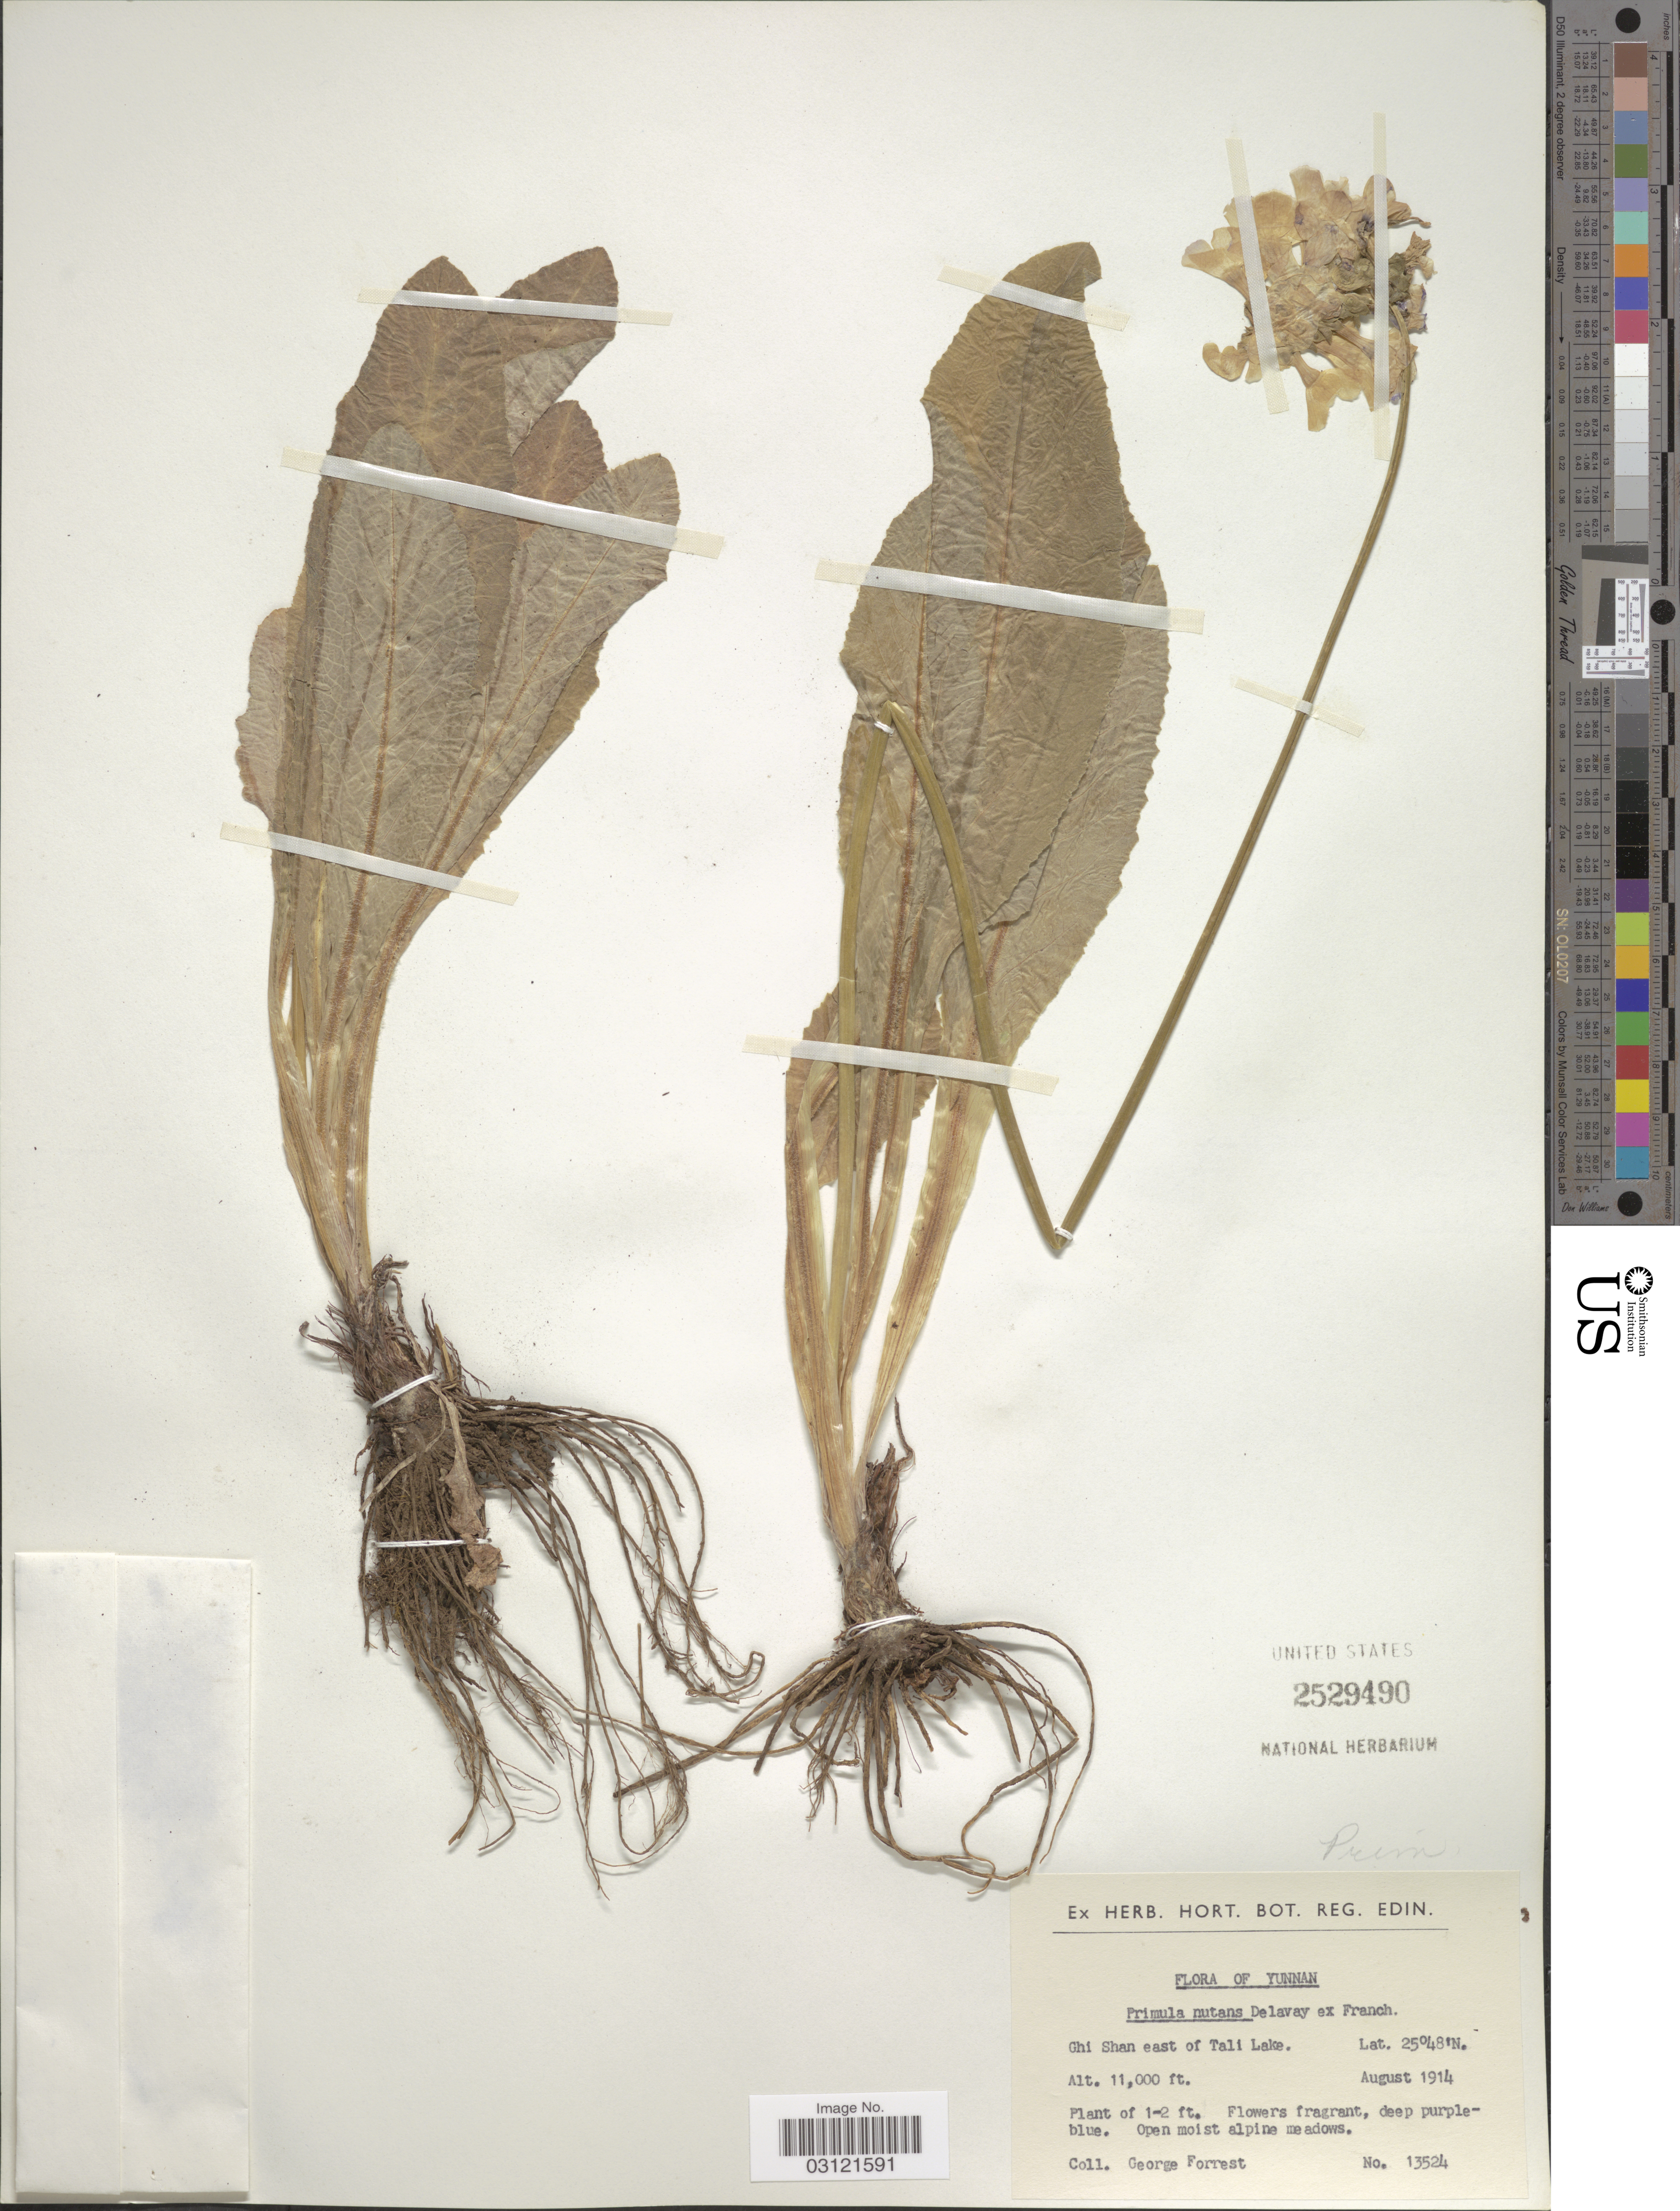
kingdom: Plantae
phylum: Tracheophyta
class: Magnoliopsida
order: Ericales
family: Primulaceae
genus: Primula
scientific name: Primula nutans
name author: Georgi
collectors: G. Forrest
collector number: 13524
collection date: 1914-08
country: China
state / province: Yunnan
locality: Ghi Shan east of Tali Lake.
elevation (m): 3353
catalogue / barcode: US 2529490